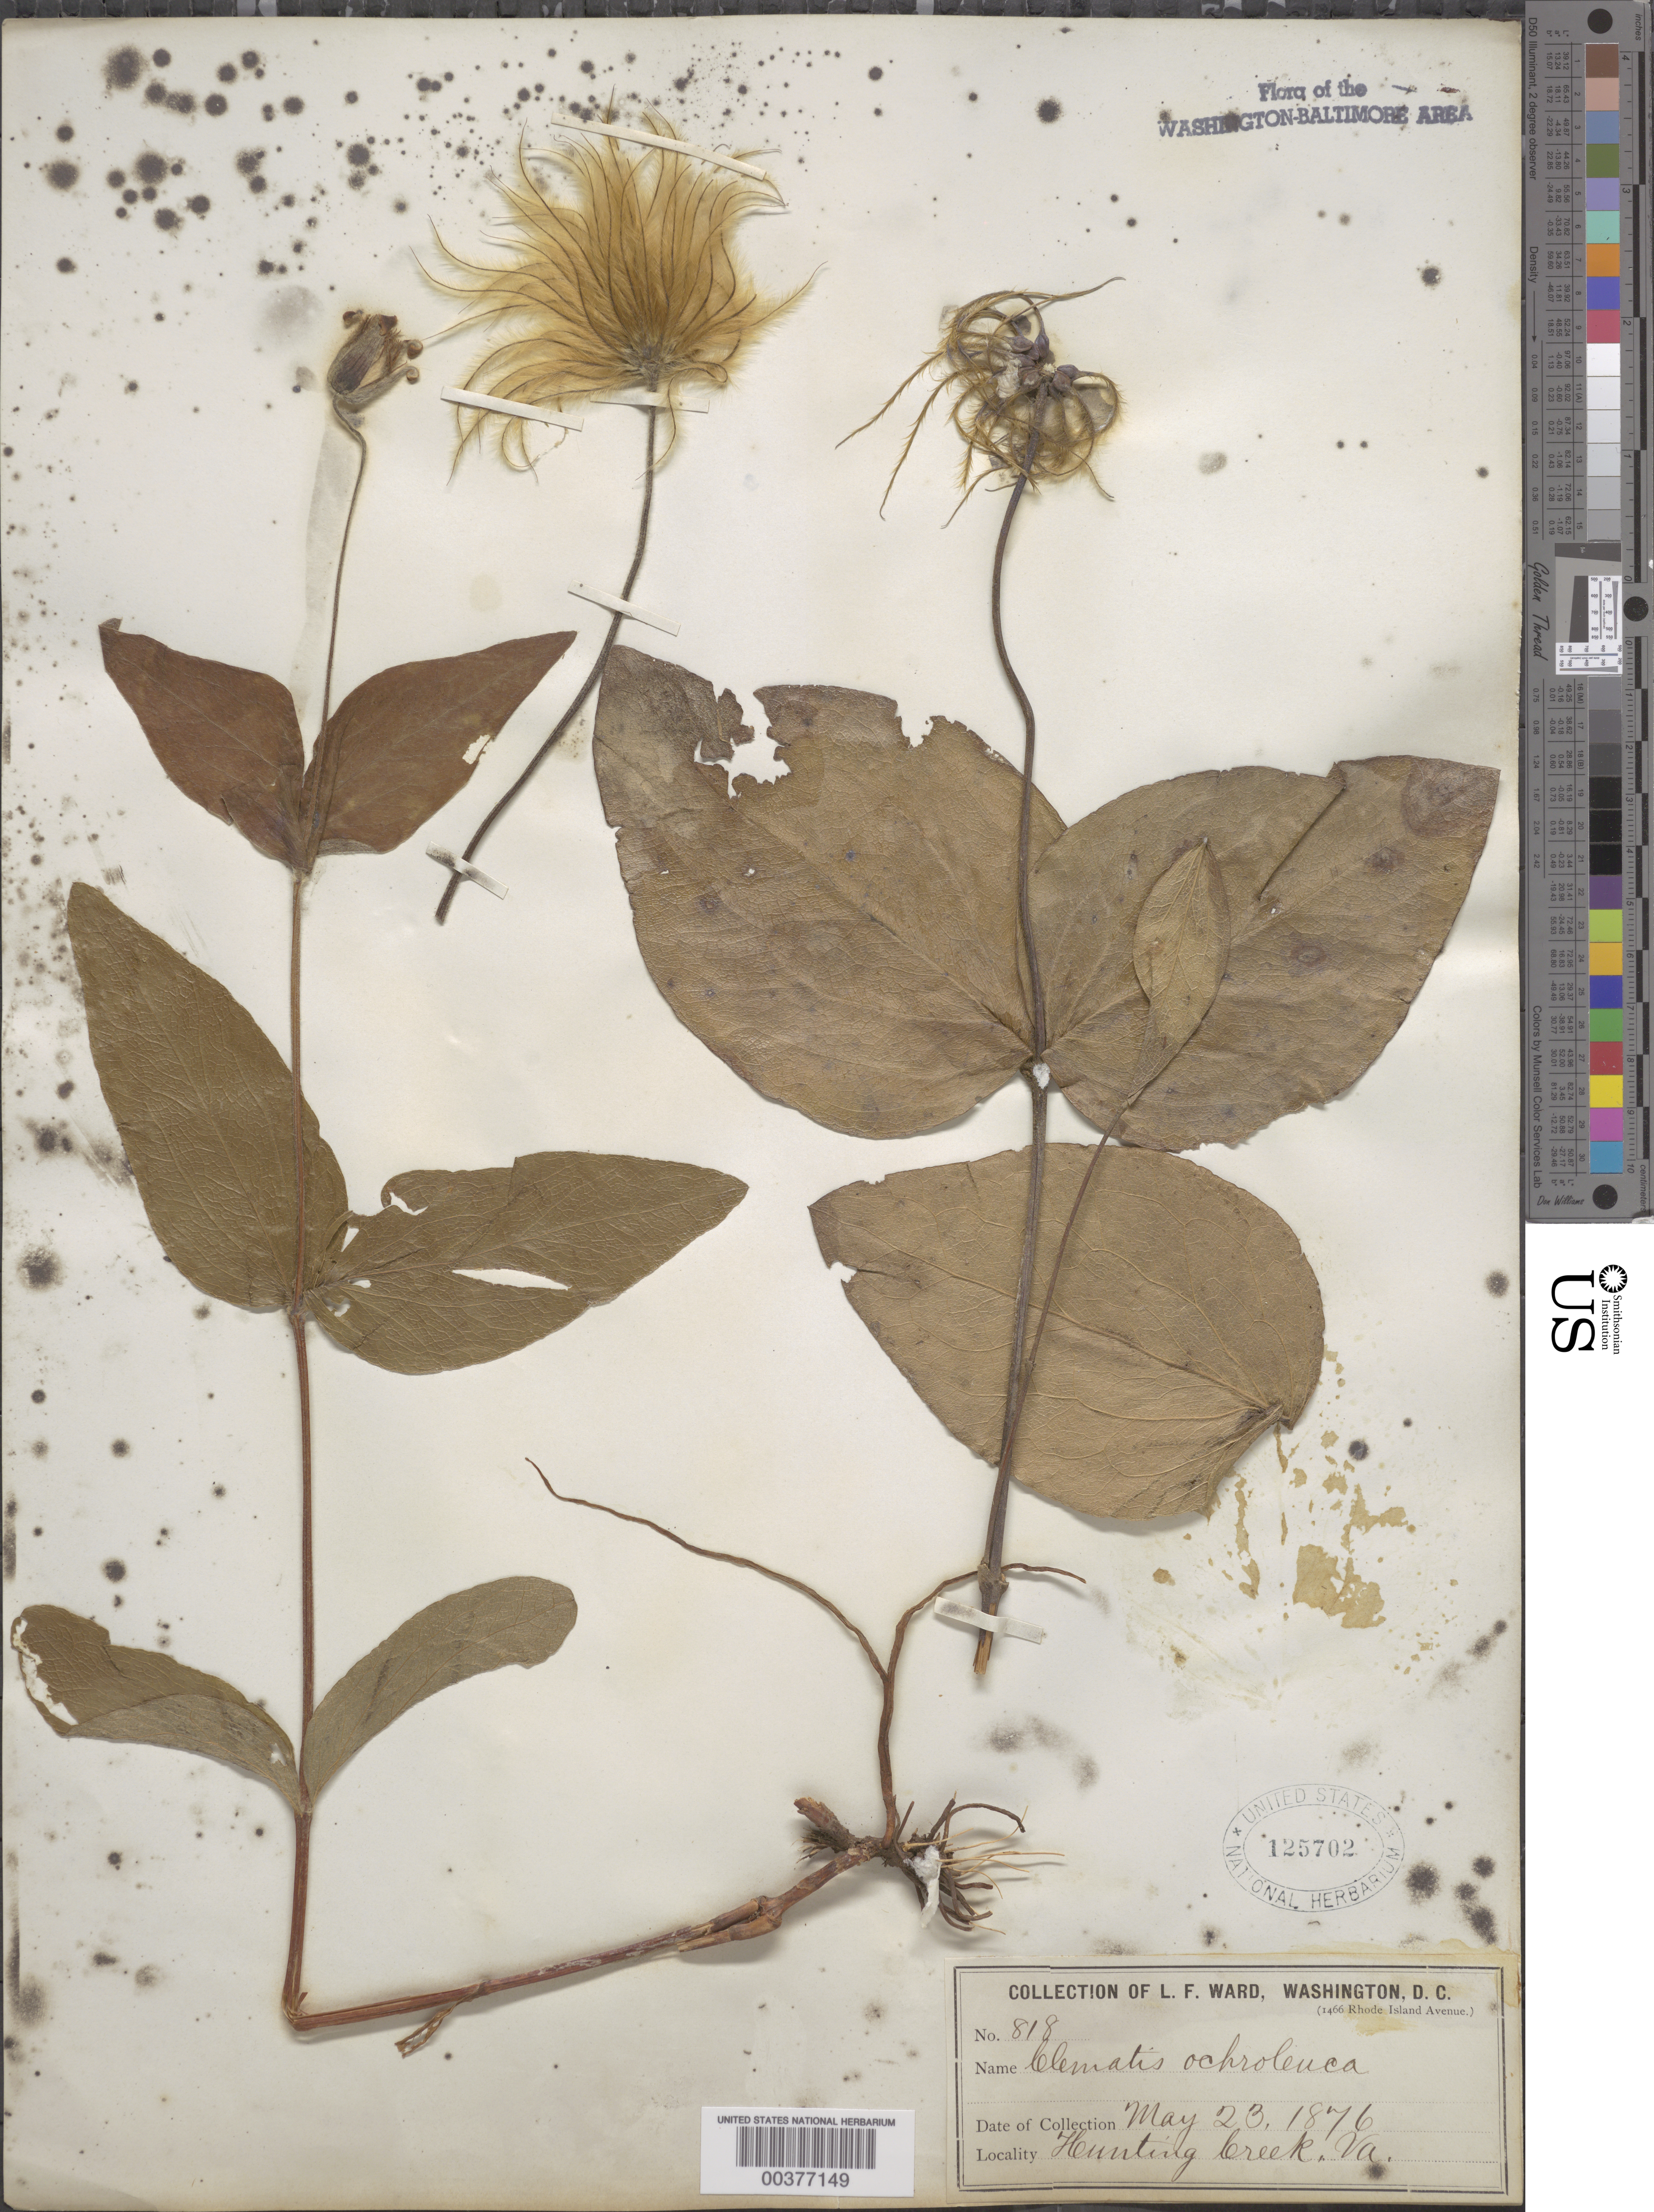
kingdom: Plantae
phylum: Tracheophyta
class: Magnoliopsida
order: Ranunculales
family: Ranunculaceae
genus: Clematis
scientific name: Clematis ochroleuca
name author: Aiton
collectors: L. F. Ward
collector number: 818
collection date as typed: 23 May 1876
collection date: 1876-05-23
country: United States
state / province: Virginia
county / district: Fairfax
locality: Hunting Creek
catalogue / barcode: US 125702